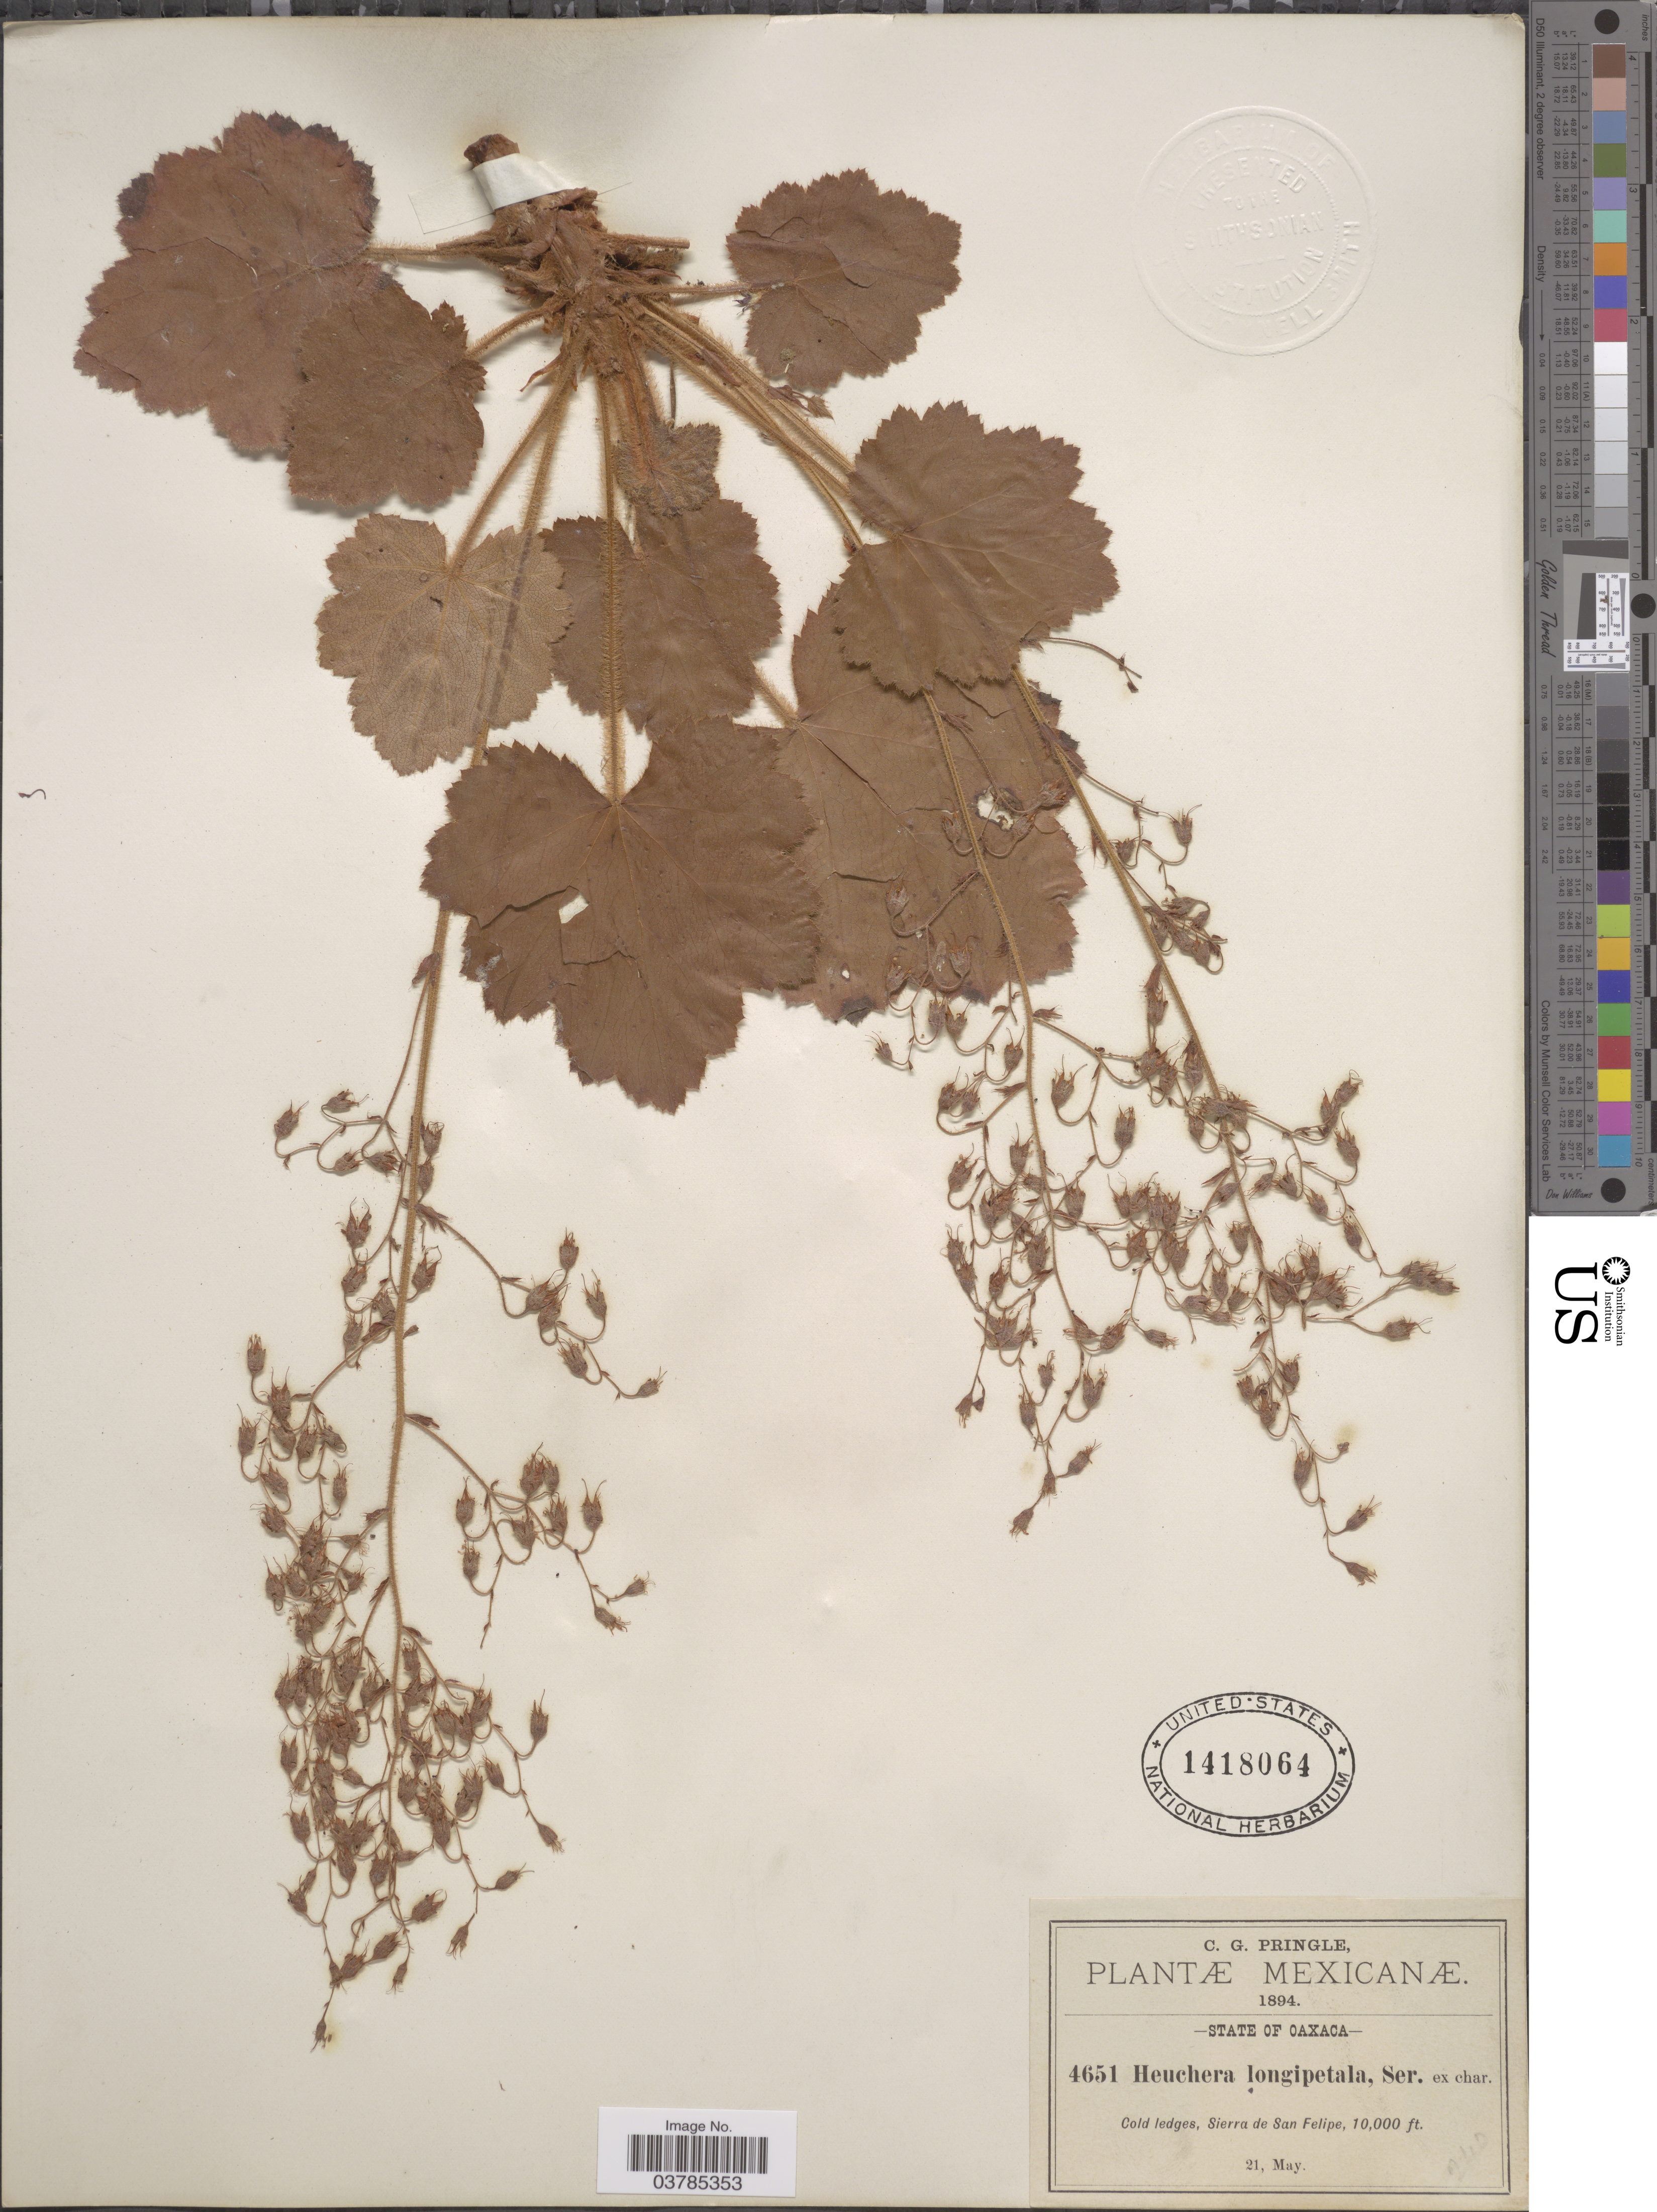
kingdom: Plantae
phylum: Tracheophyta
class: Magnoliopsida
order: Saxifragales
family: Saxifragaceae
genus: Heuchera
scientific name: Heuchera longipetala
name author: Moc. ex Ser.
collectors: C. G. Pringle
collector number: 4651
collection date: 1894-05-21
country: Mexico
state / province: Oaxaca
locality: Sierra de San Felipe.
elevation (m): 3048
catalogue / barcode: US 1418064